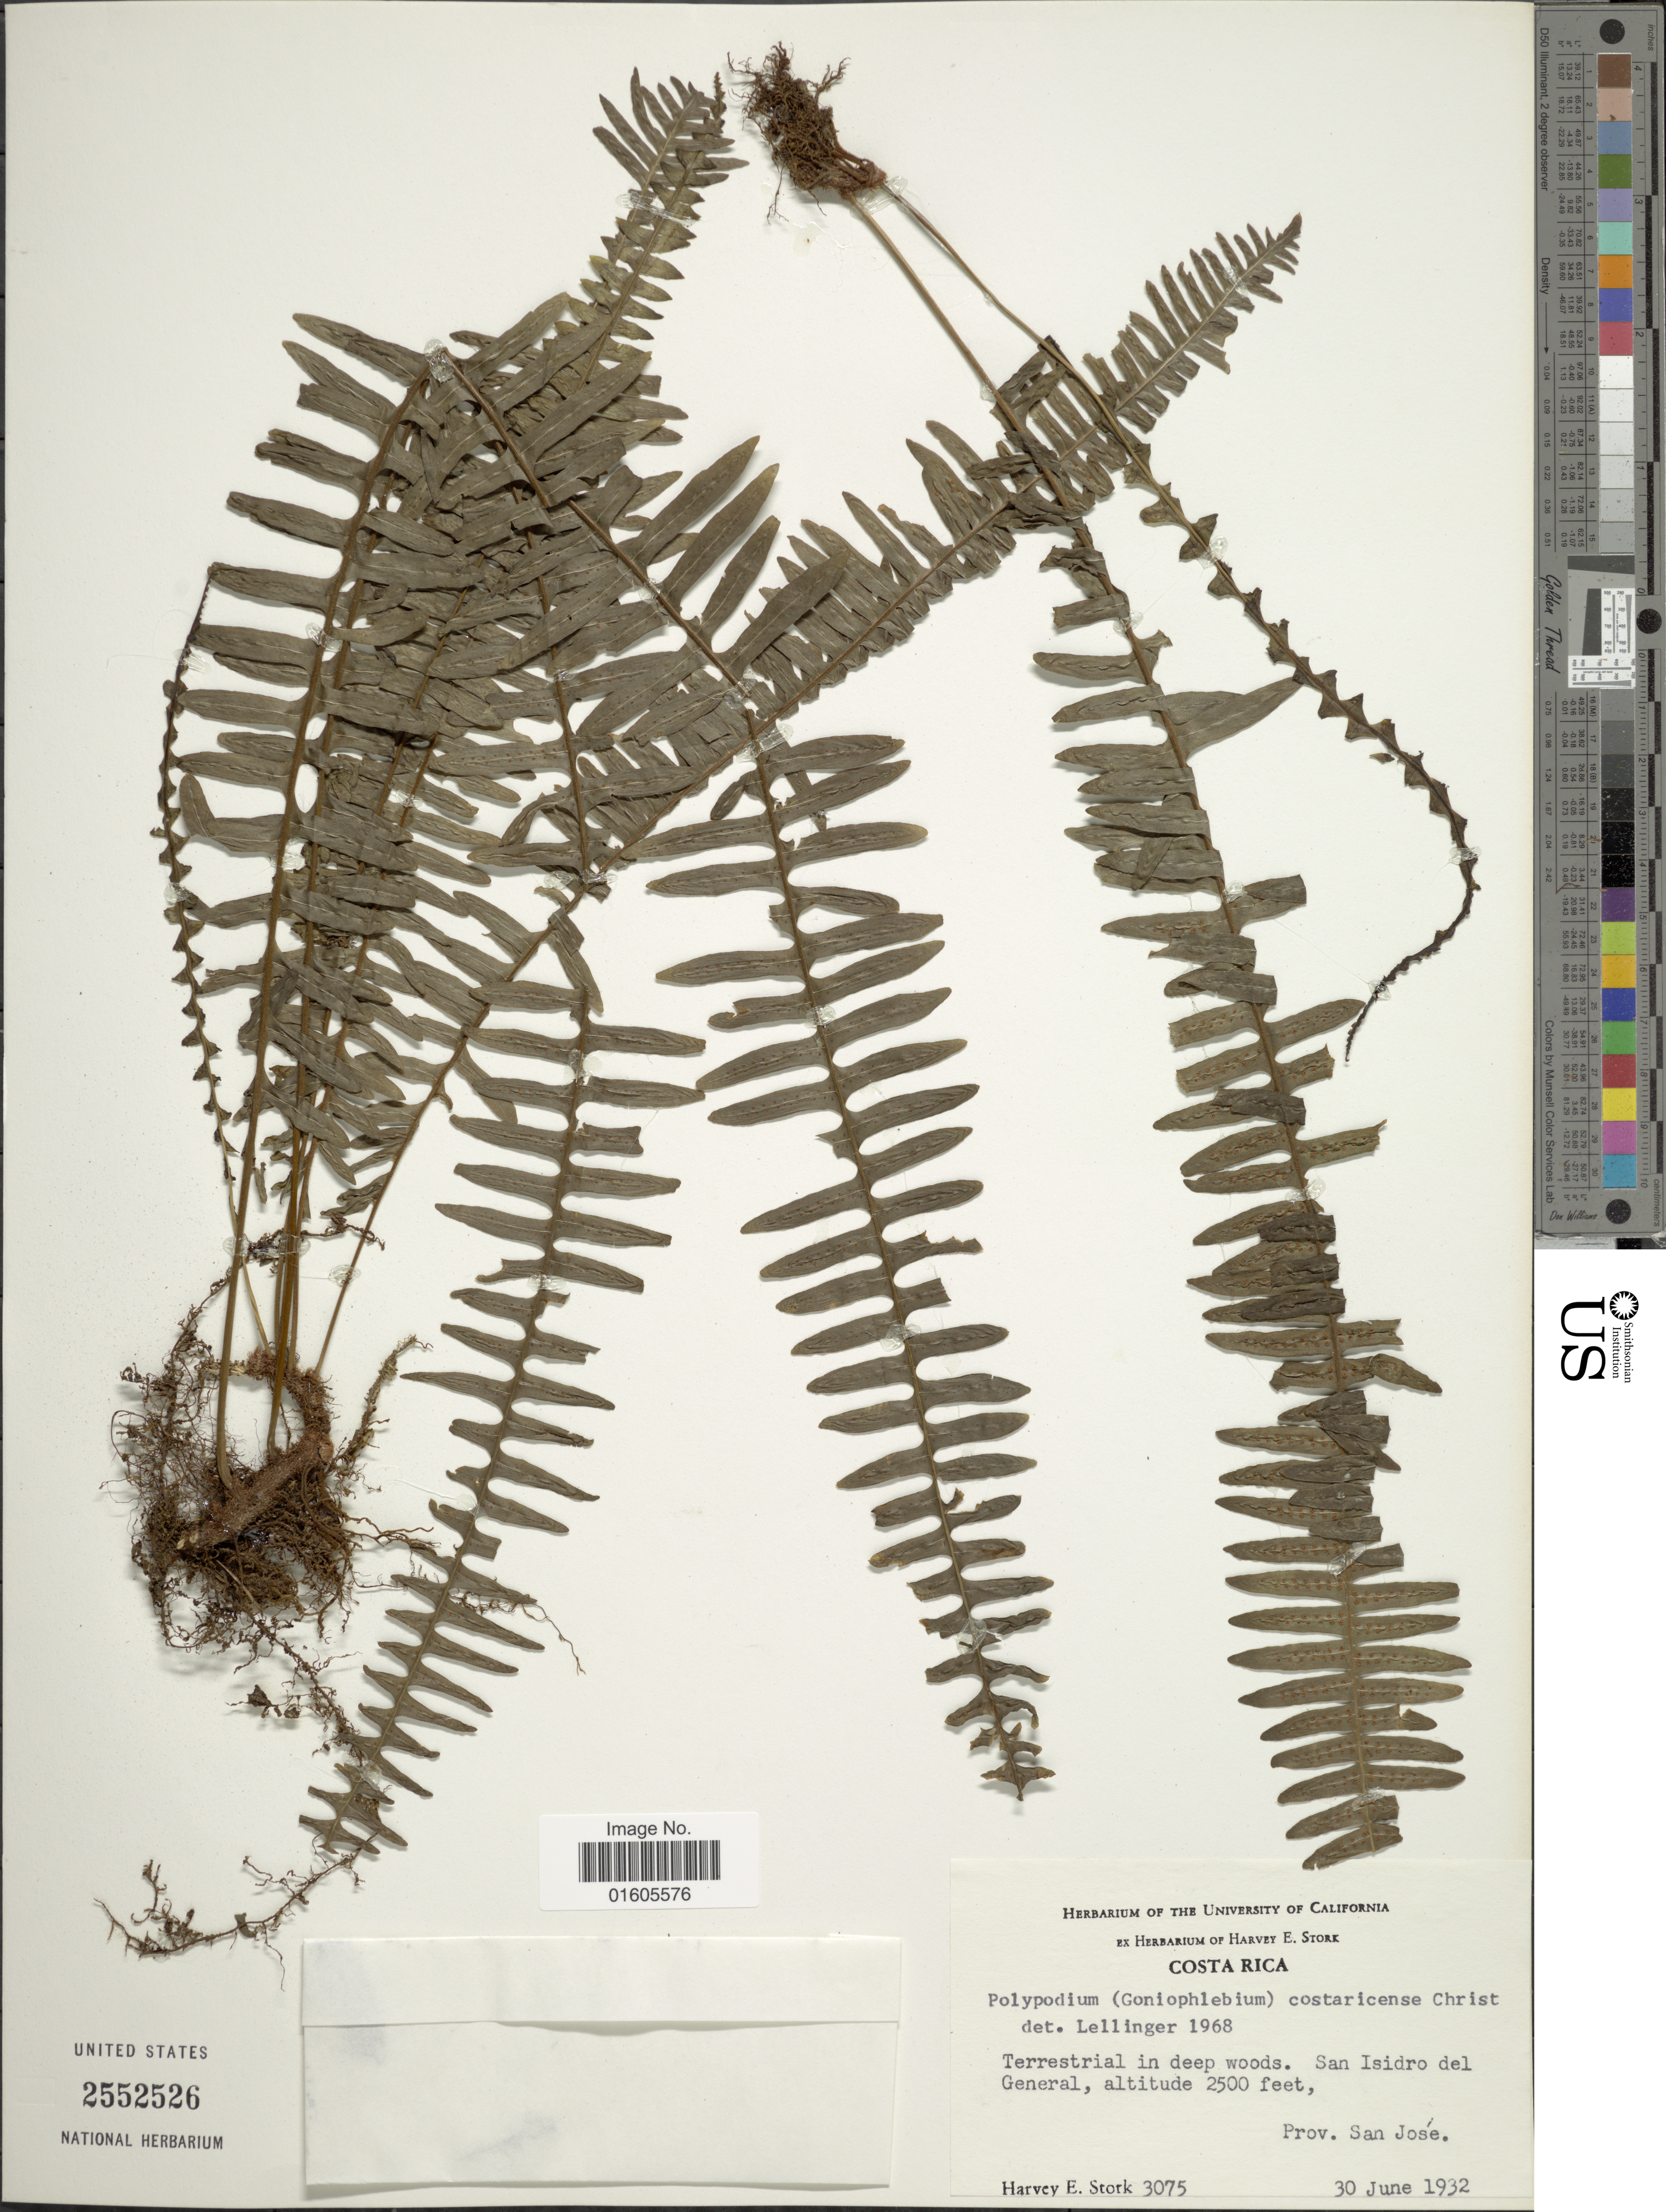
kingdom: Plantae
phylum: Tracheophyta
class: Polypodiopsida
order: Polypodiales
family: Polypodiaceae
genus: Serpocaulon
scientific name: Serpocaulon wagneri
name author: (Mett.) A.R. Sm.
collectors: H. E. Stork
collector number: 3075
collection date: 1932-06-30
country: Costa Rica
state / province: San José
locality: San Isidro del General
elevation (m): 762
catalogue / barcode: US 2552526